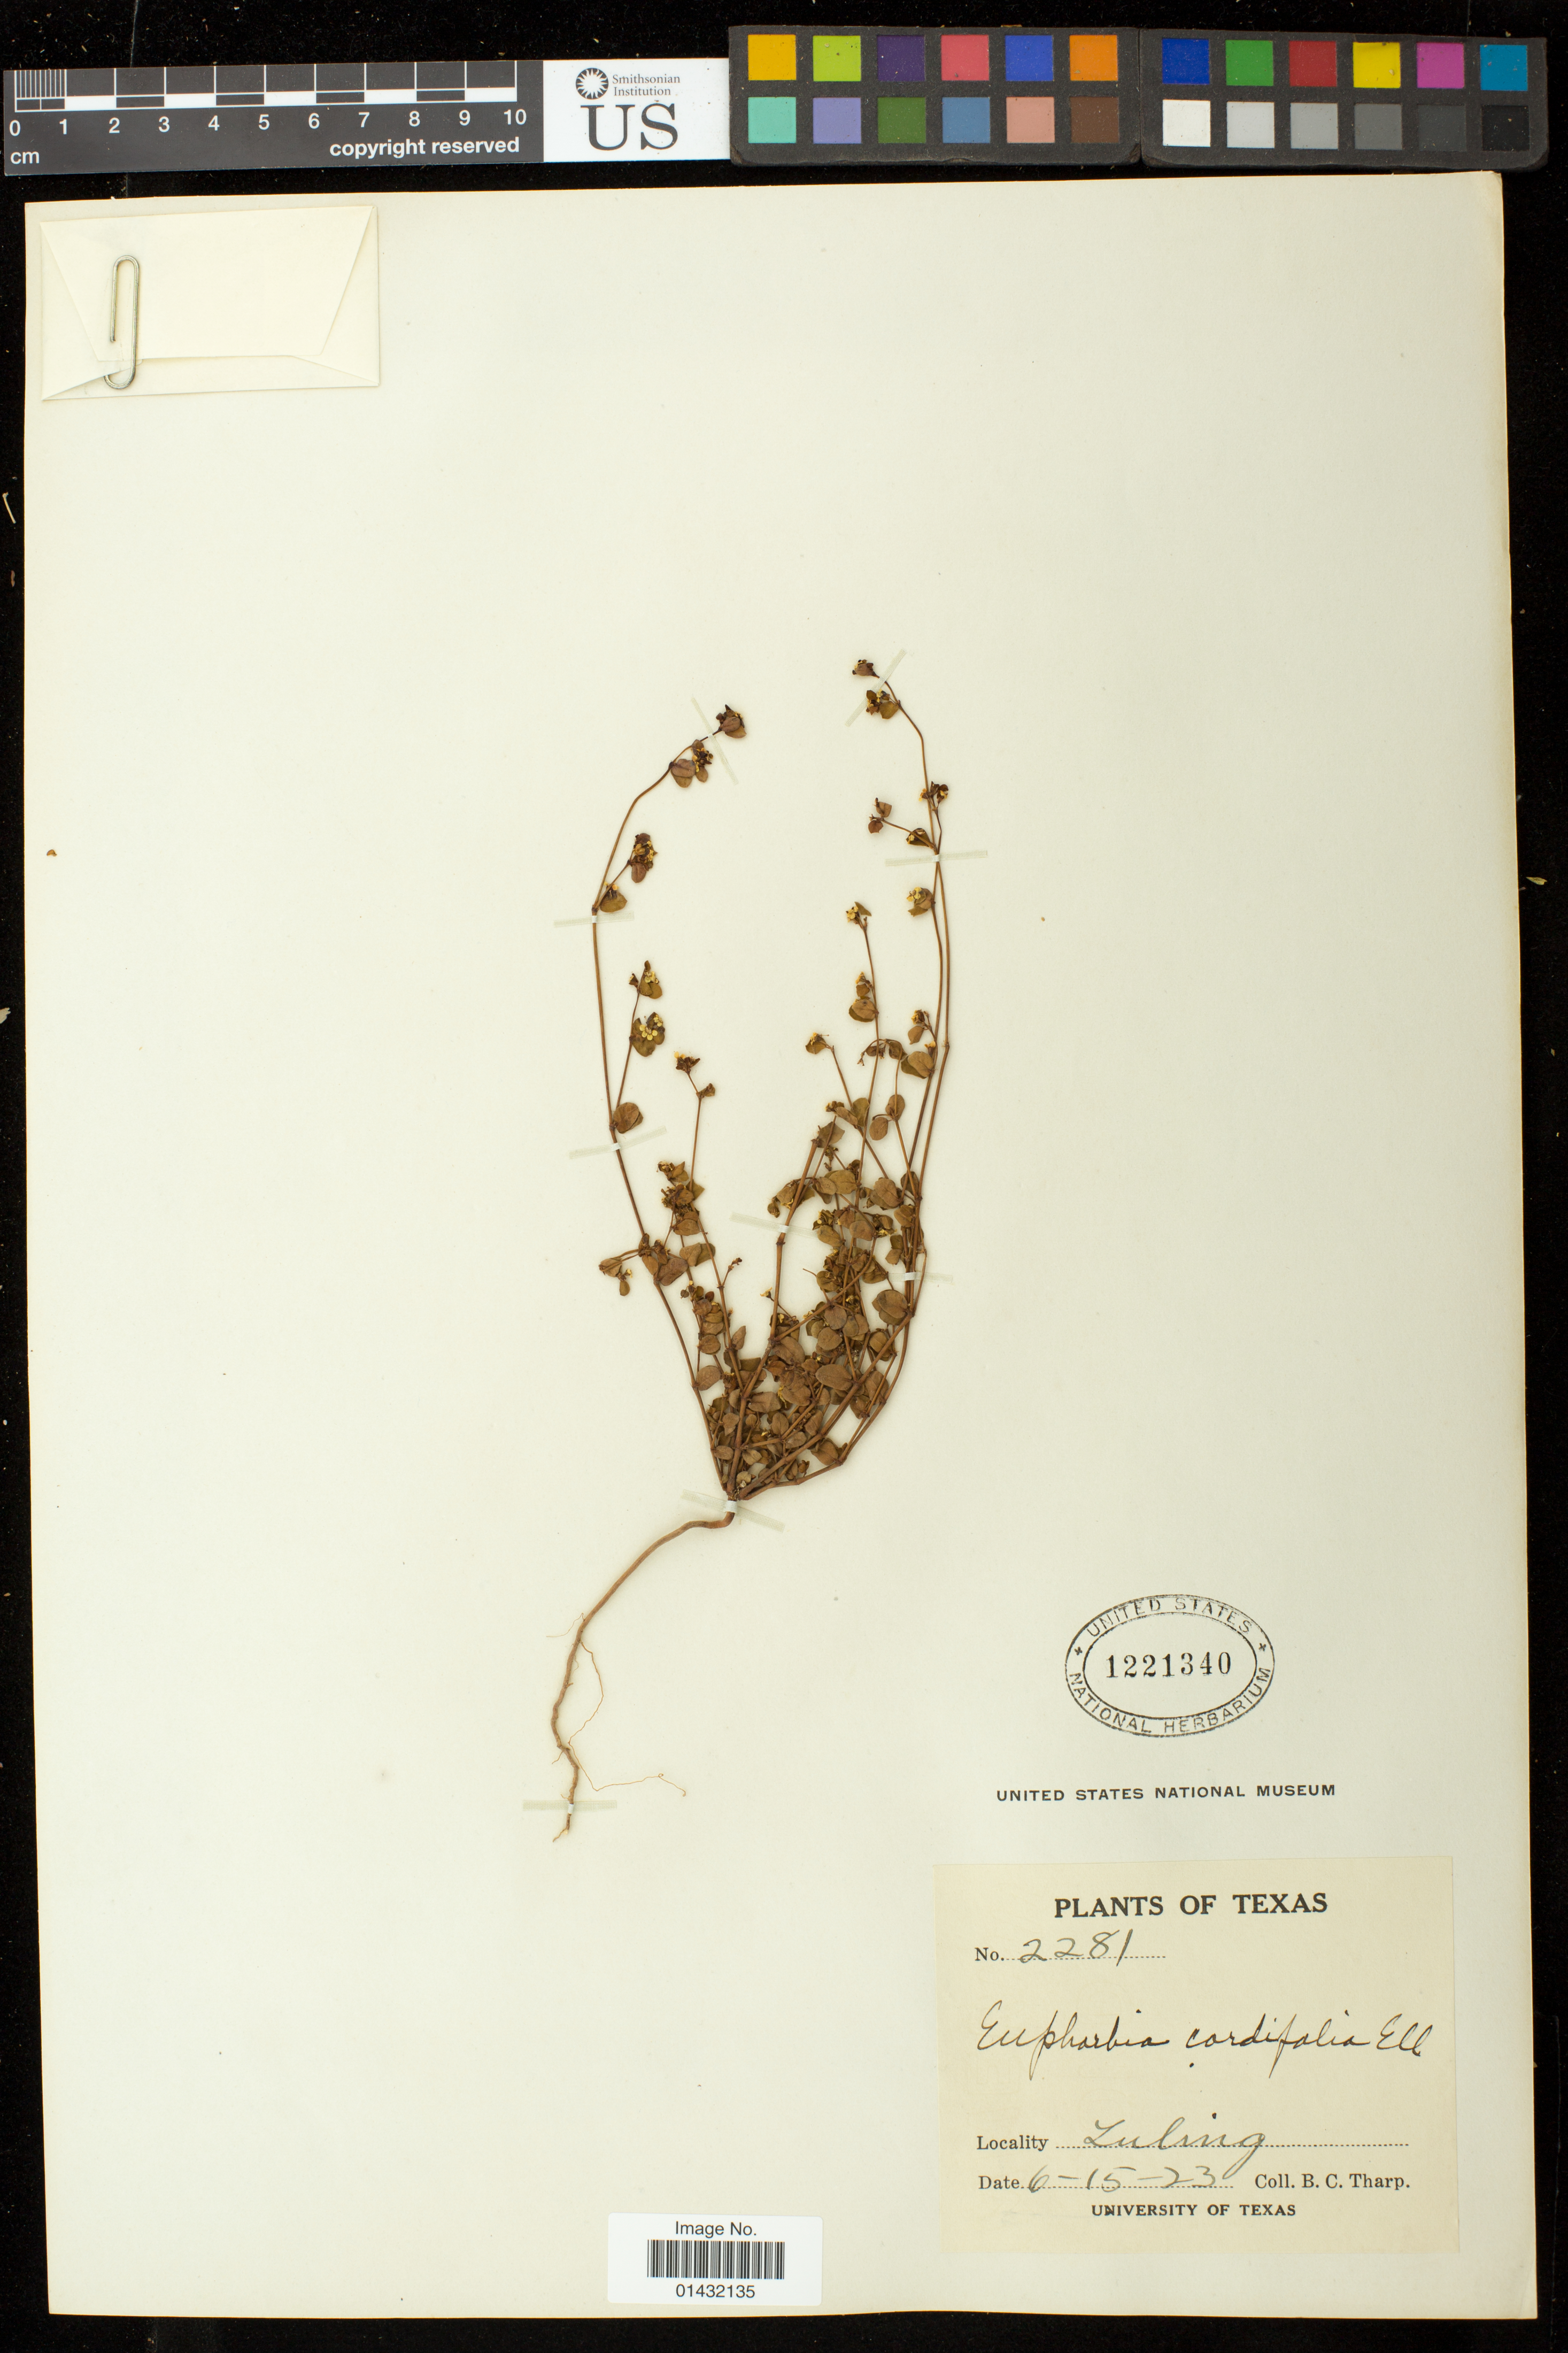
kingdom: Plantae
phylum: Tracheophyta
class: Magnoliopsida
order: Malpighiales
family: Euphorbiaceae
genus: Euphorbia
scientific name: Euphorbia cordifolia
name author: C.A. Mey. & Boiss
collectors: B. C. Tharp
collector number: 2281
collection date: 1923-06-15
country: United States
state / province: Texas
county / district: Caldwell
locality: Luling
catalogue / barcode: US 1221340